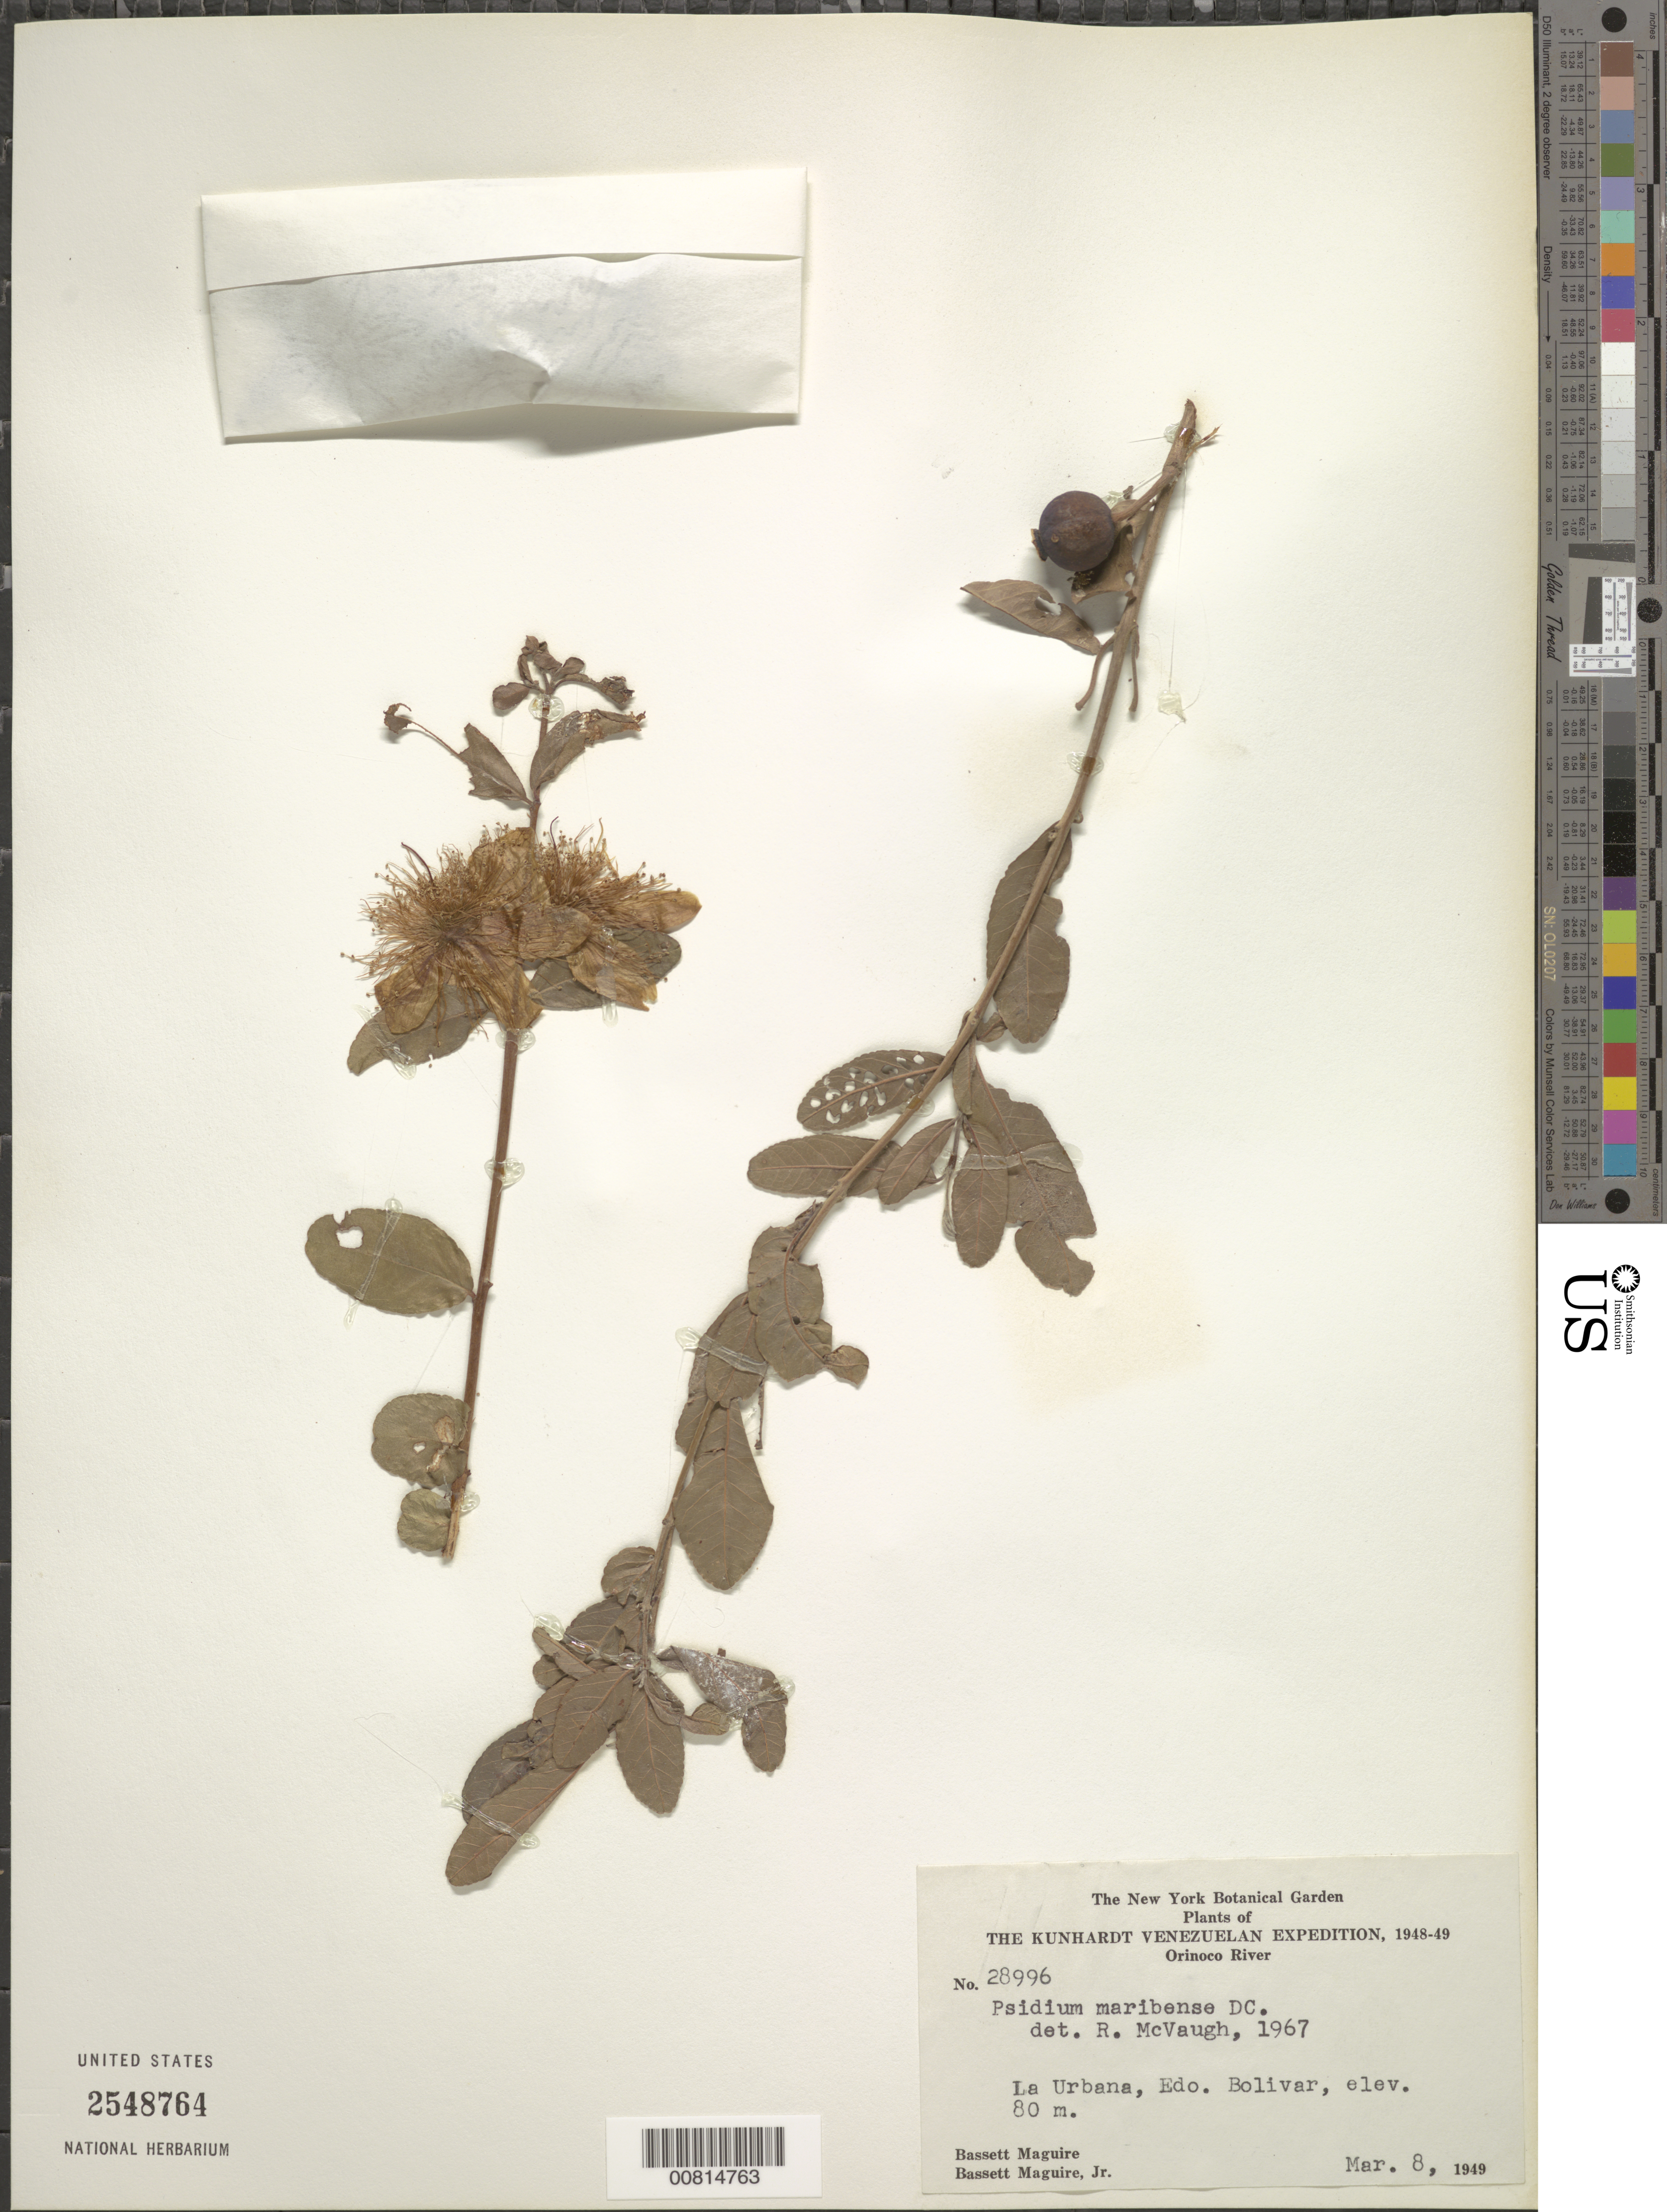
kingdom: Plantae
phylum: Tracheophyta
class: Magnoliopsida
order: Myrtales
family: Myrtaceae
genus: Psidium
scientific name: Psidium maribense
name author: DC.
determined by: McVaugh, R.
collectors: B. Maguire & B. Maguire Jr.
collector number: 28996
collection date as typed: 8-Mar-49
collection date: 1949-03-08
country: Venezuela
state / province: Bolívar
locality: Río Orinoco, La Urbana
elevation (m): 80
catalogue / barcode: US 2548764